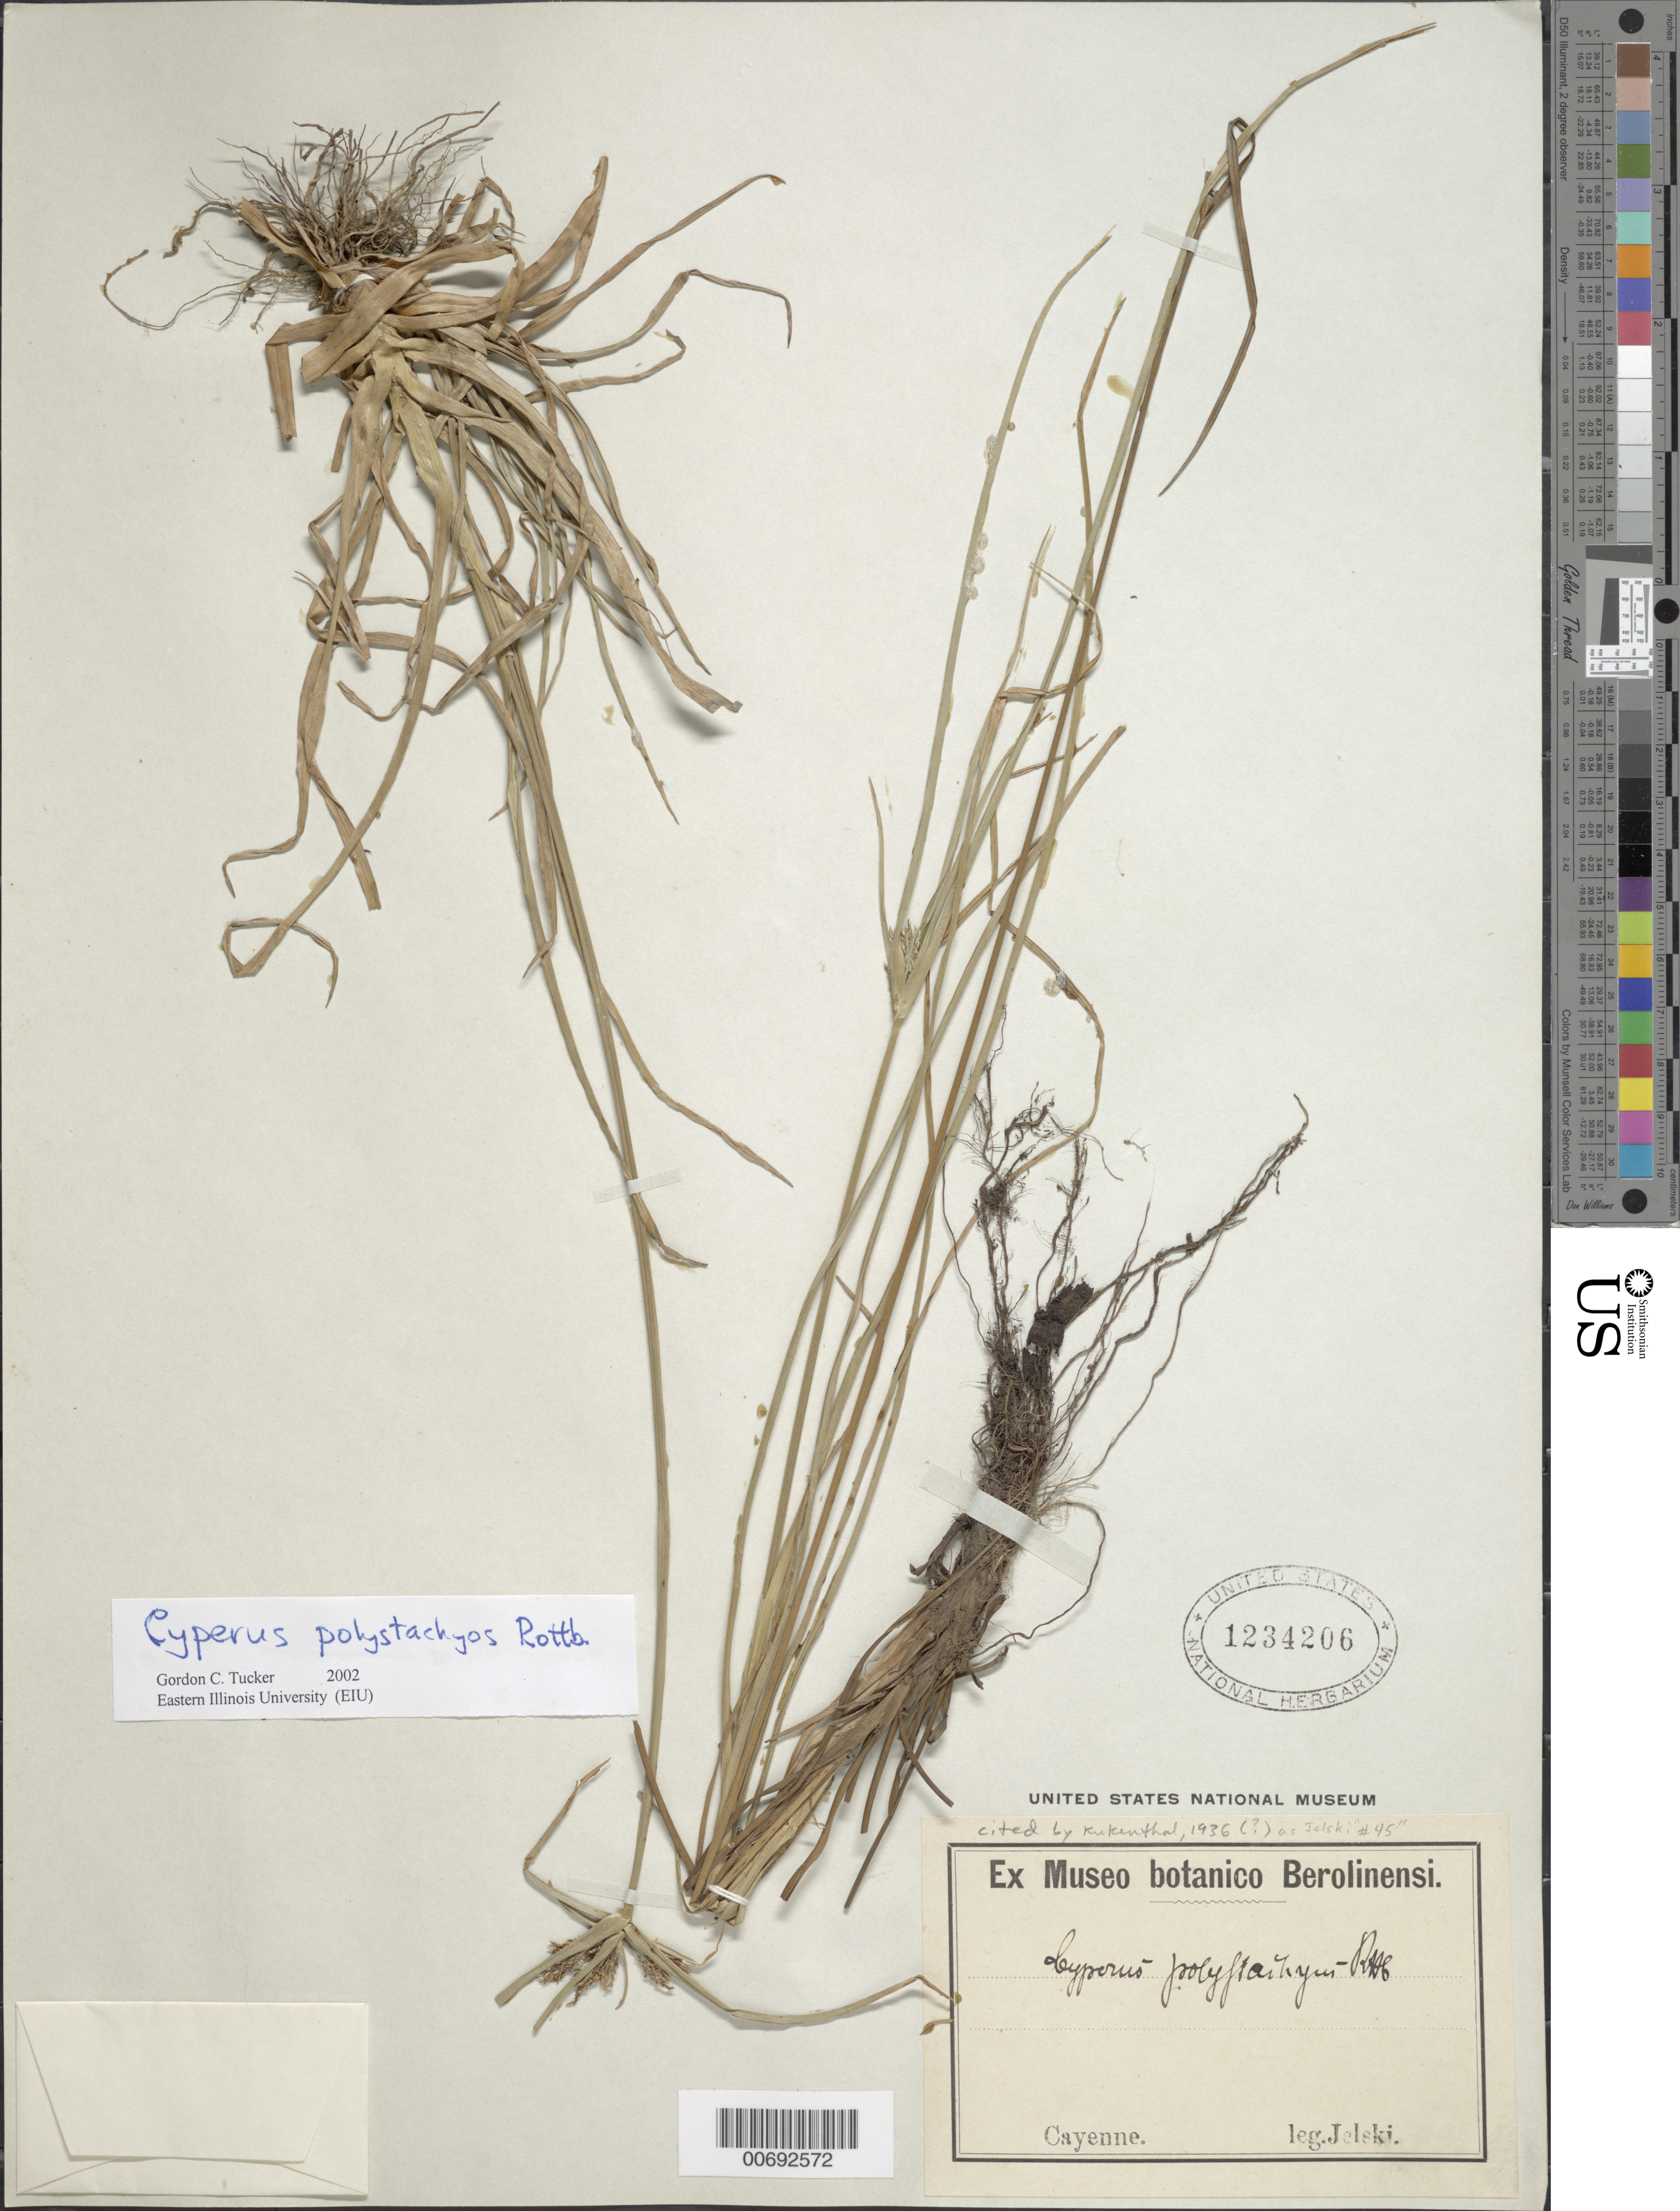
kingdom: Plantae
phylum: Tracheophyta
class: Liliopsida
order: Poales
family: Cyperaceae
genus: Cyperus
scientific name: Cyperus polystachyos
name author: Rottb.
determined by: Tucker, G. C.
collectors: H. Jelski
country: French Guiana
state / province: Cayenne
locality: Cayenne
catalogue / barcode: US 1234206